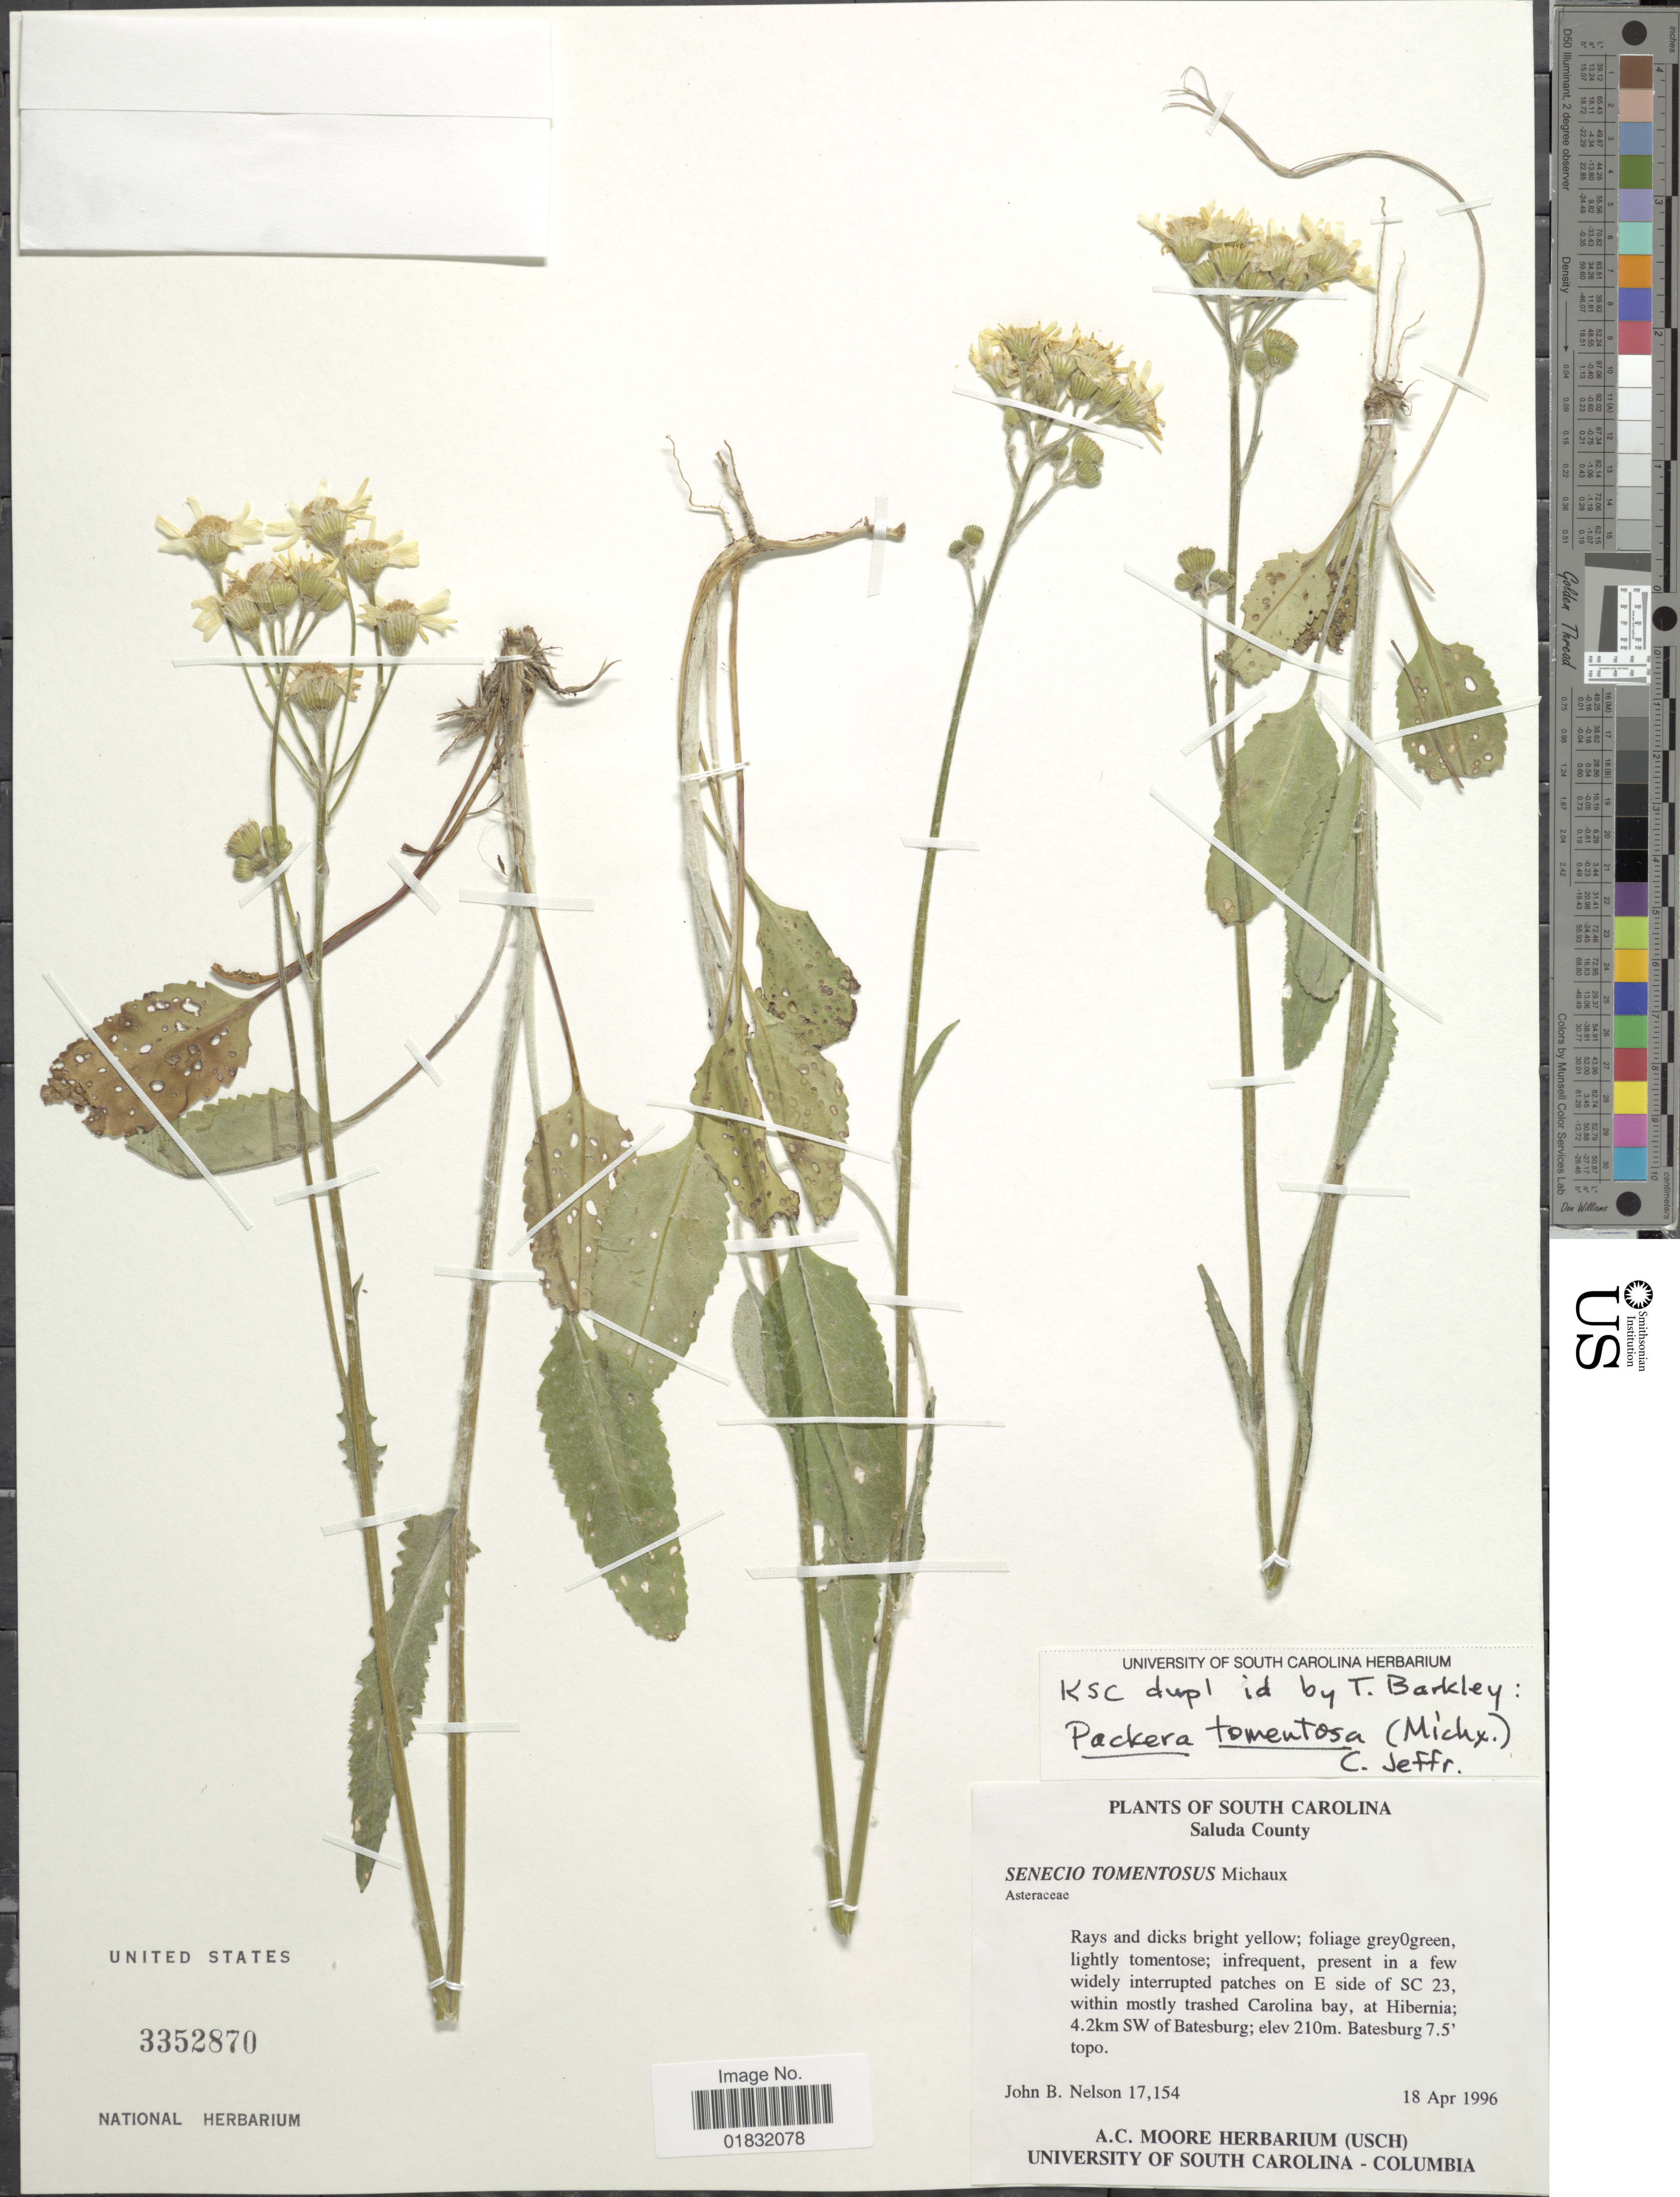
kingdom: Plantae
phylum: Tracheophyta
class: Magnoliopsida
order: Asterales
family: Asteraceae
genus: Packera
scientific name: Packera dubia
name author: (Spreng.) Trock & Mabb.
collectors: J. B. Nelson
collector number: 17154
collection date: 1996-04-18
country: United States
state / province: South Carolina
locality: Saluda County, infrequent, present in a few widely interupted patches on E side of SC 23, within mostly trashed Carolina bay, at Hibernia; 4.2km SW of Batesburg, Batesburg 7.5'topo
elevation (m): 210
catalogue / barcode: US 3352870